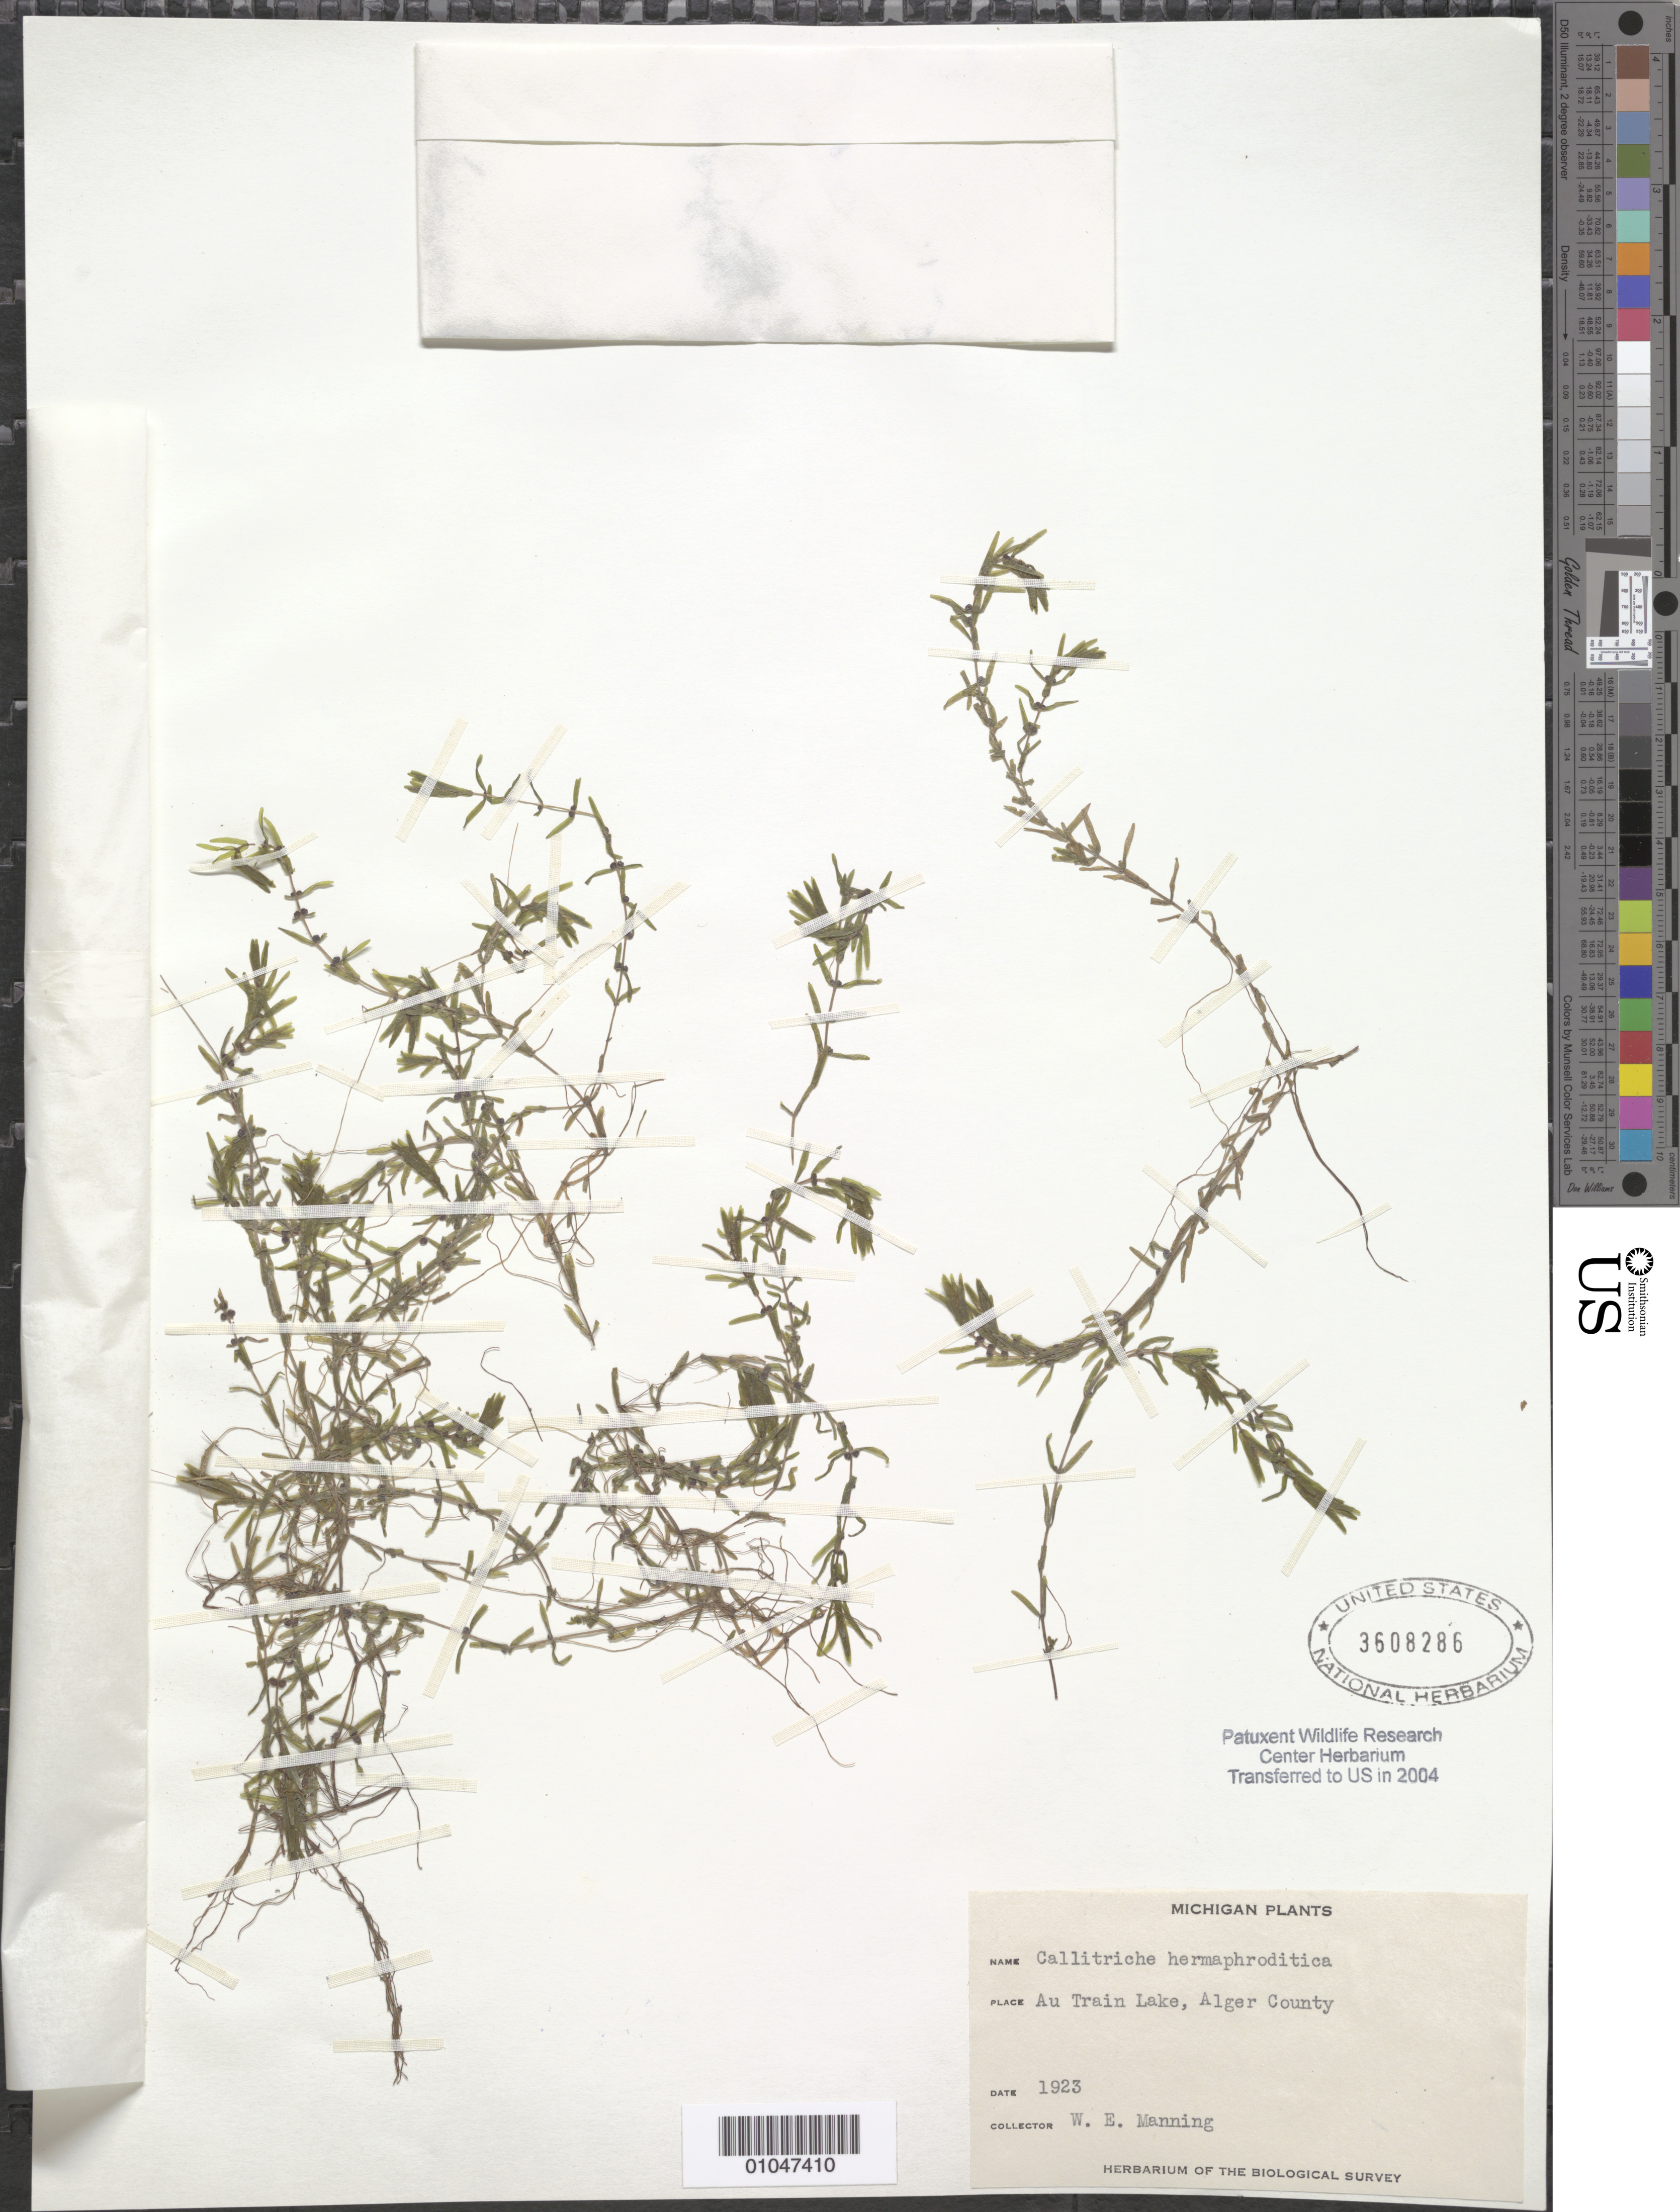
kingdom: Plantae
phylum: Tracheophyta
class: Magnoliopsida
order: Lamiales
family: Plantaginaceae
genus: Callitriche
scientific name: Callitriche hermaphroditica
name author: L.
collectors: W. Manning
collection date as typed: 1923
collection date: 1923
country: United States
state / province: Michigan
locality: Au Train Lake, Alger County.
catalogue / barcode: US 3608286